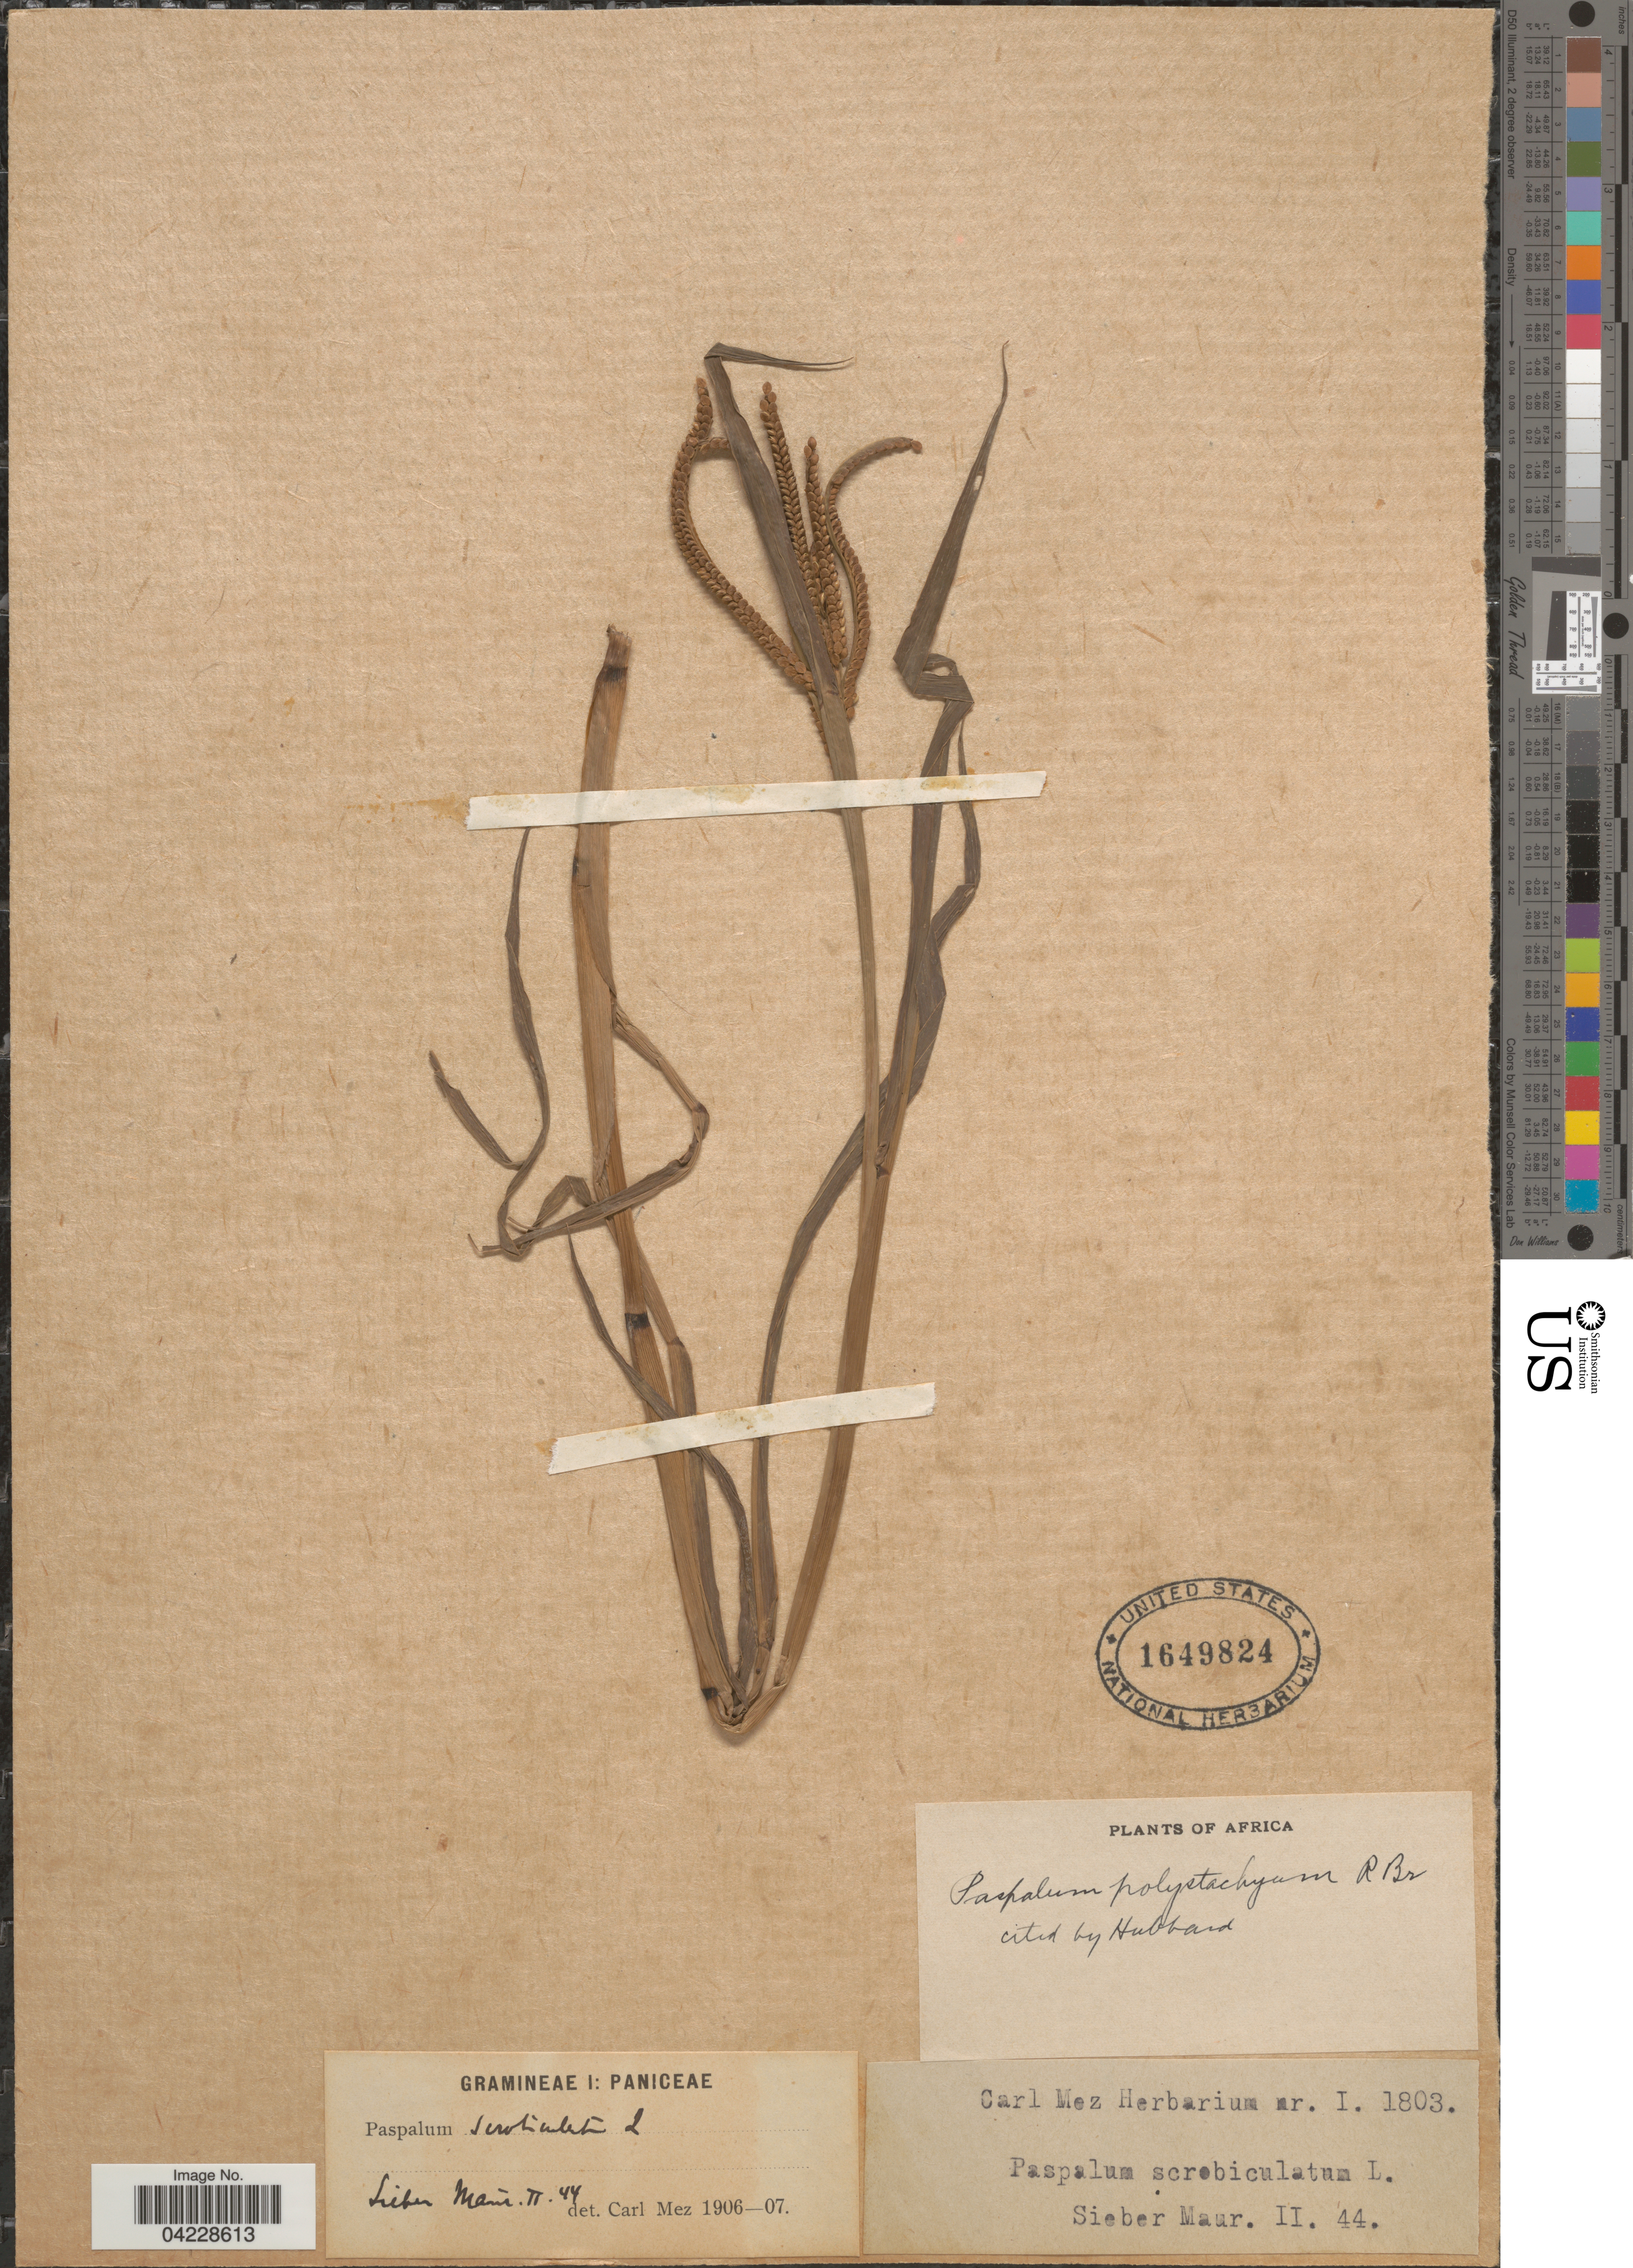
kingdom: Plantae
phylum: Tracheophyta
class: Liliopsida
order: Poales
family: Poaceae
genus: Paspalum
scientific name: Paspalum scrobiculatum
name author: L.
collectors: S. Maurit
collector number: II 44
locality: Africa.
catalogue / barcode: US 1649824